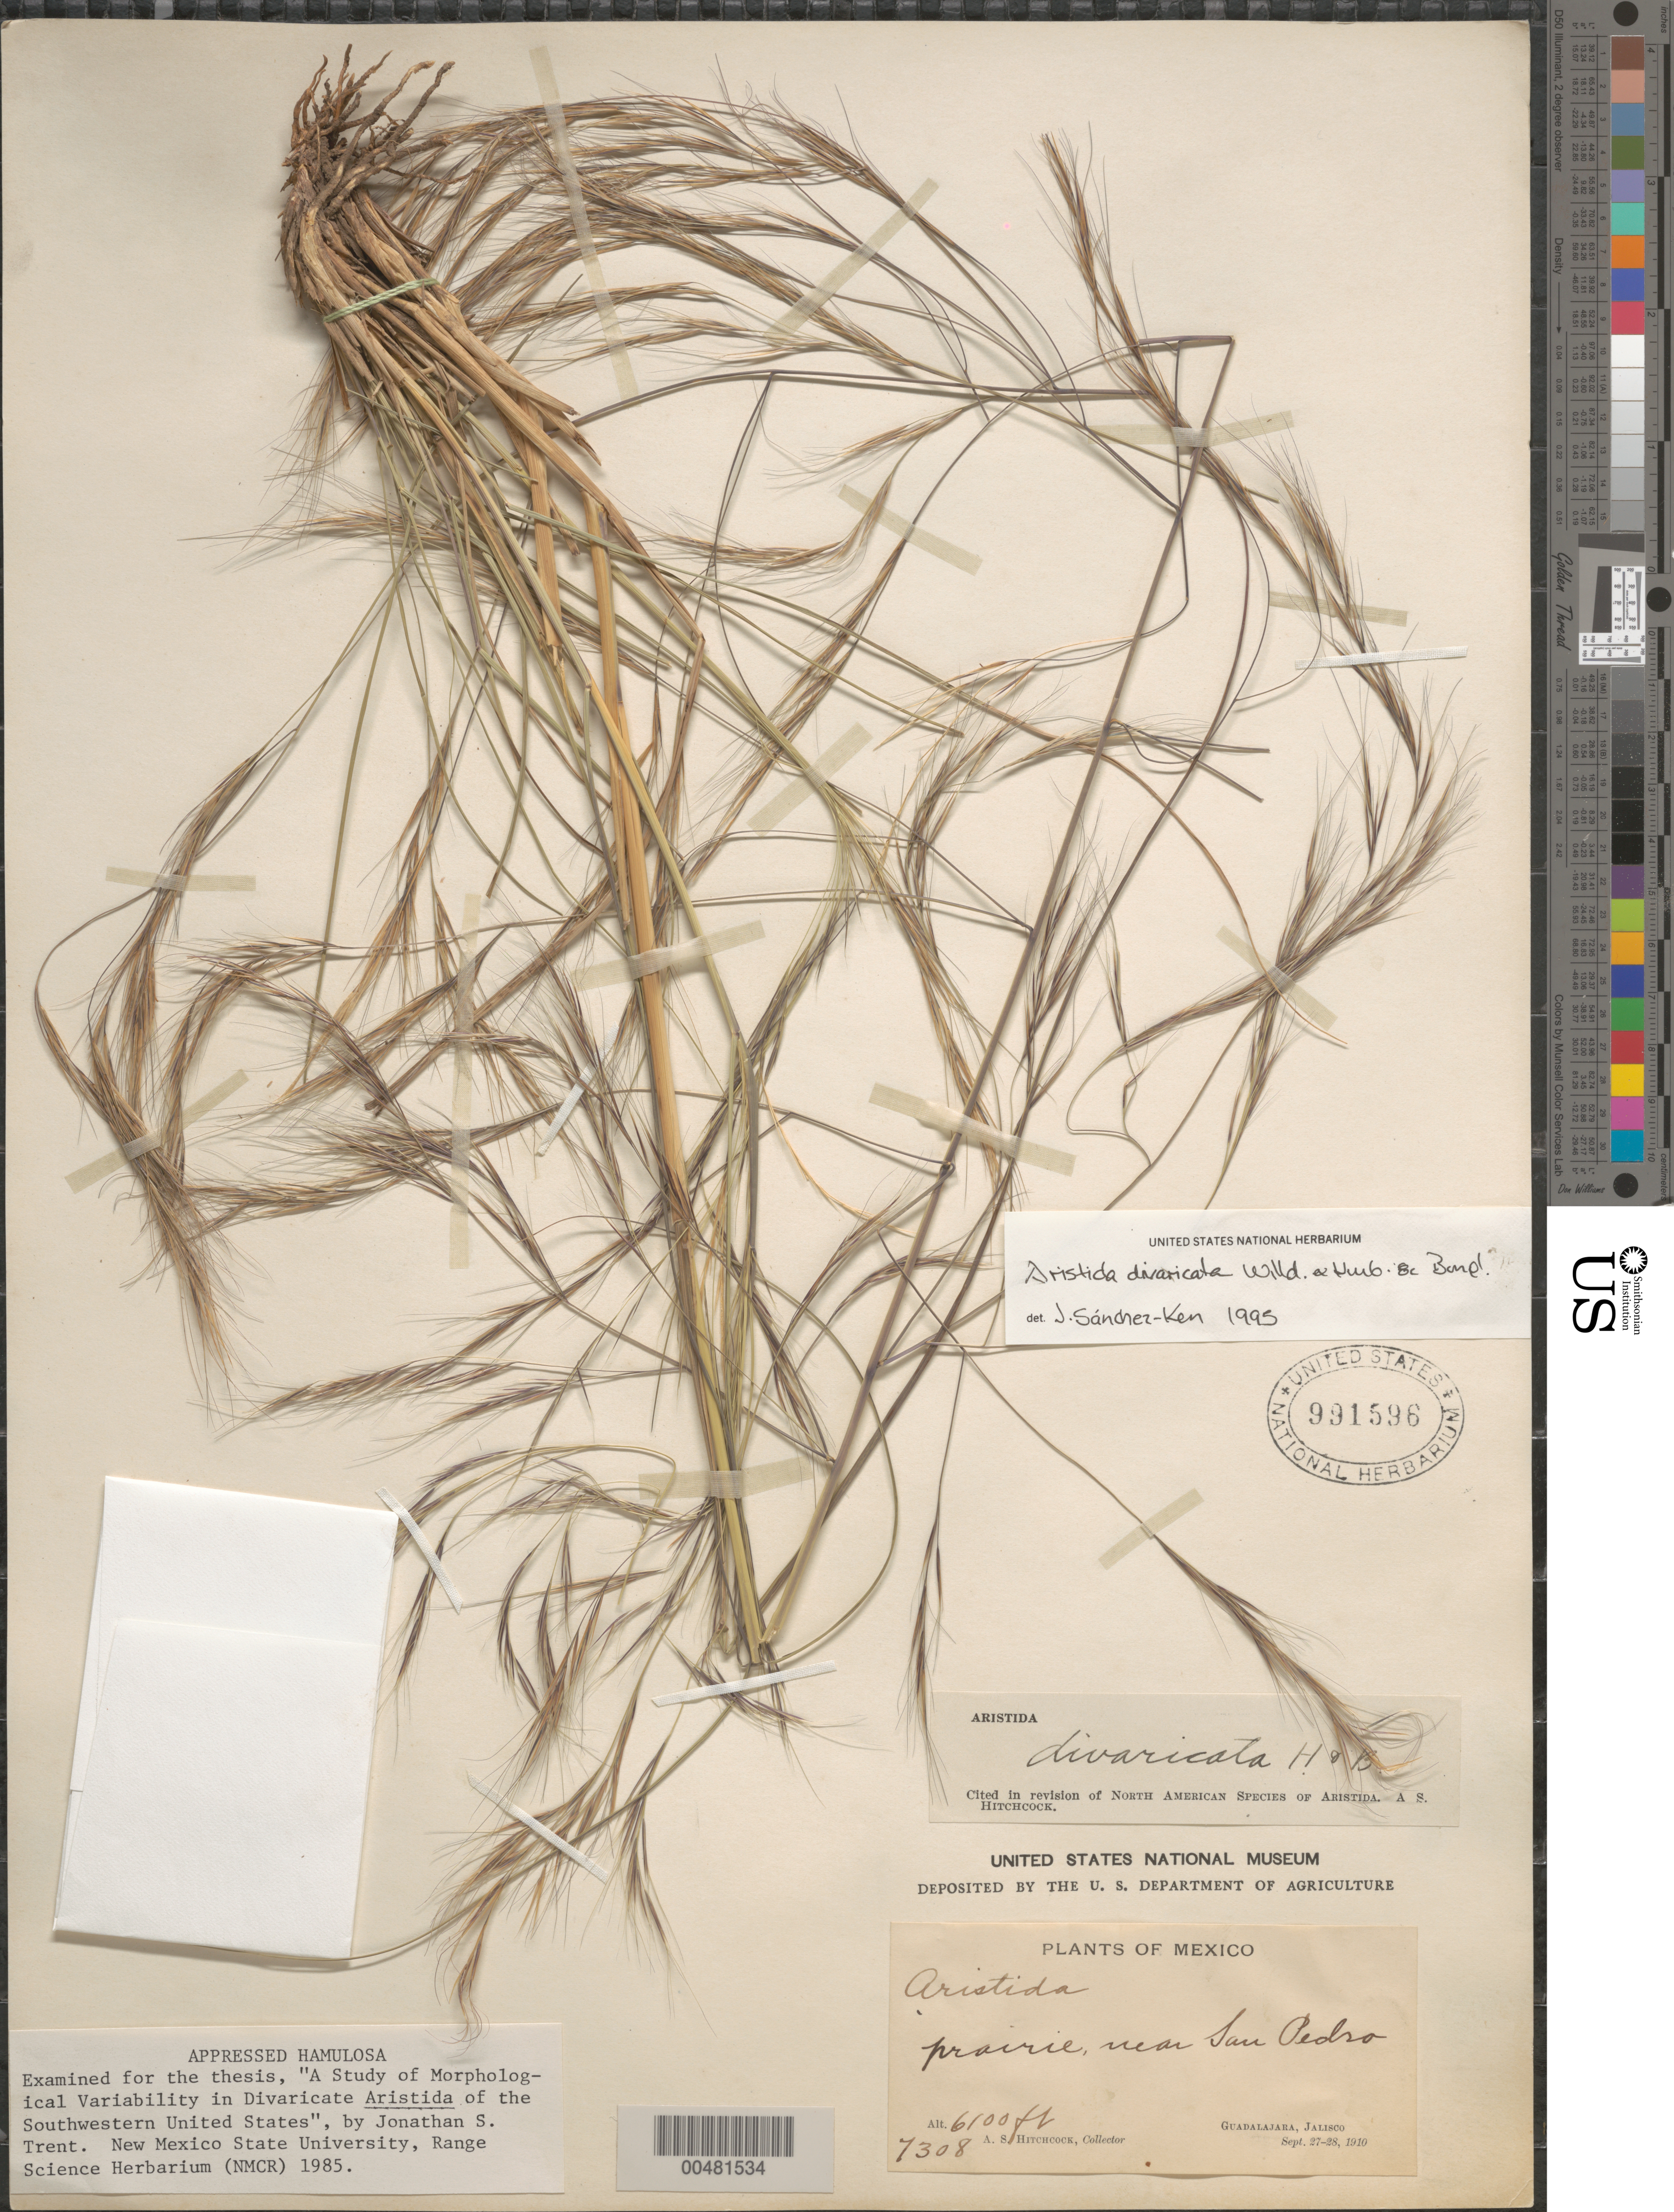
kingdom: Plantae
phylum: Tracheophyta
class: Liliopsida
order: Poales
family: Poaceae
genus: Aristida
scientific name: Aristida divaricata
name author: Humb. & Bonpl. ex Willd.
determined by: Sánchez-Ken, J. G.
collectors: A. S. Hitchcock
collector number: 7308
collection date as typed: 27 Sep 1910 to 28 Sep 1910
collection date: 1910-09-27/1910-09-28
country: Mexico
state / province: Jalisco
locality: Guadalajara, near San Pedro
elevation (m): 1859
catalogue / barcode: US 991596